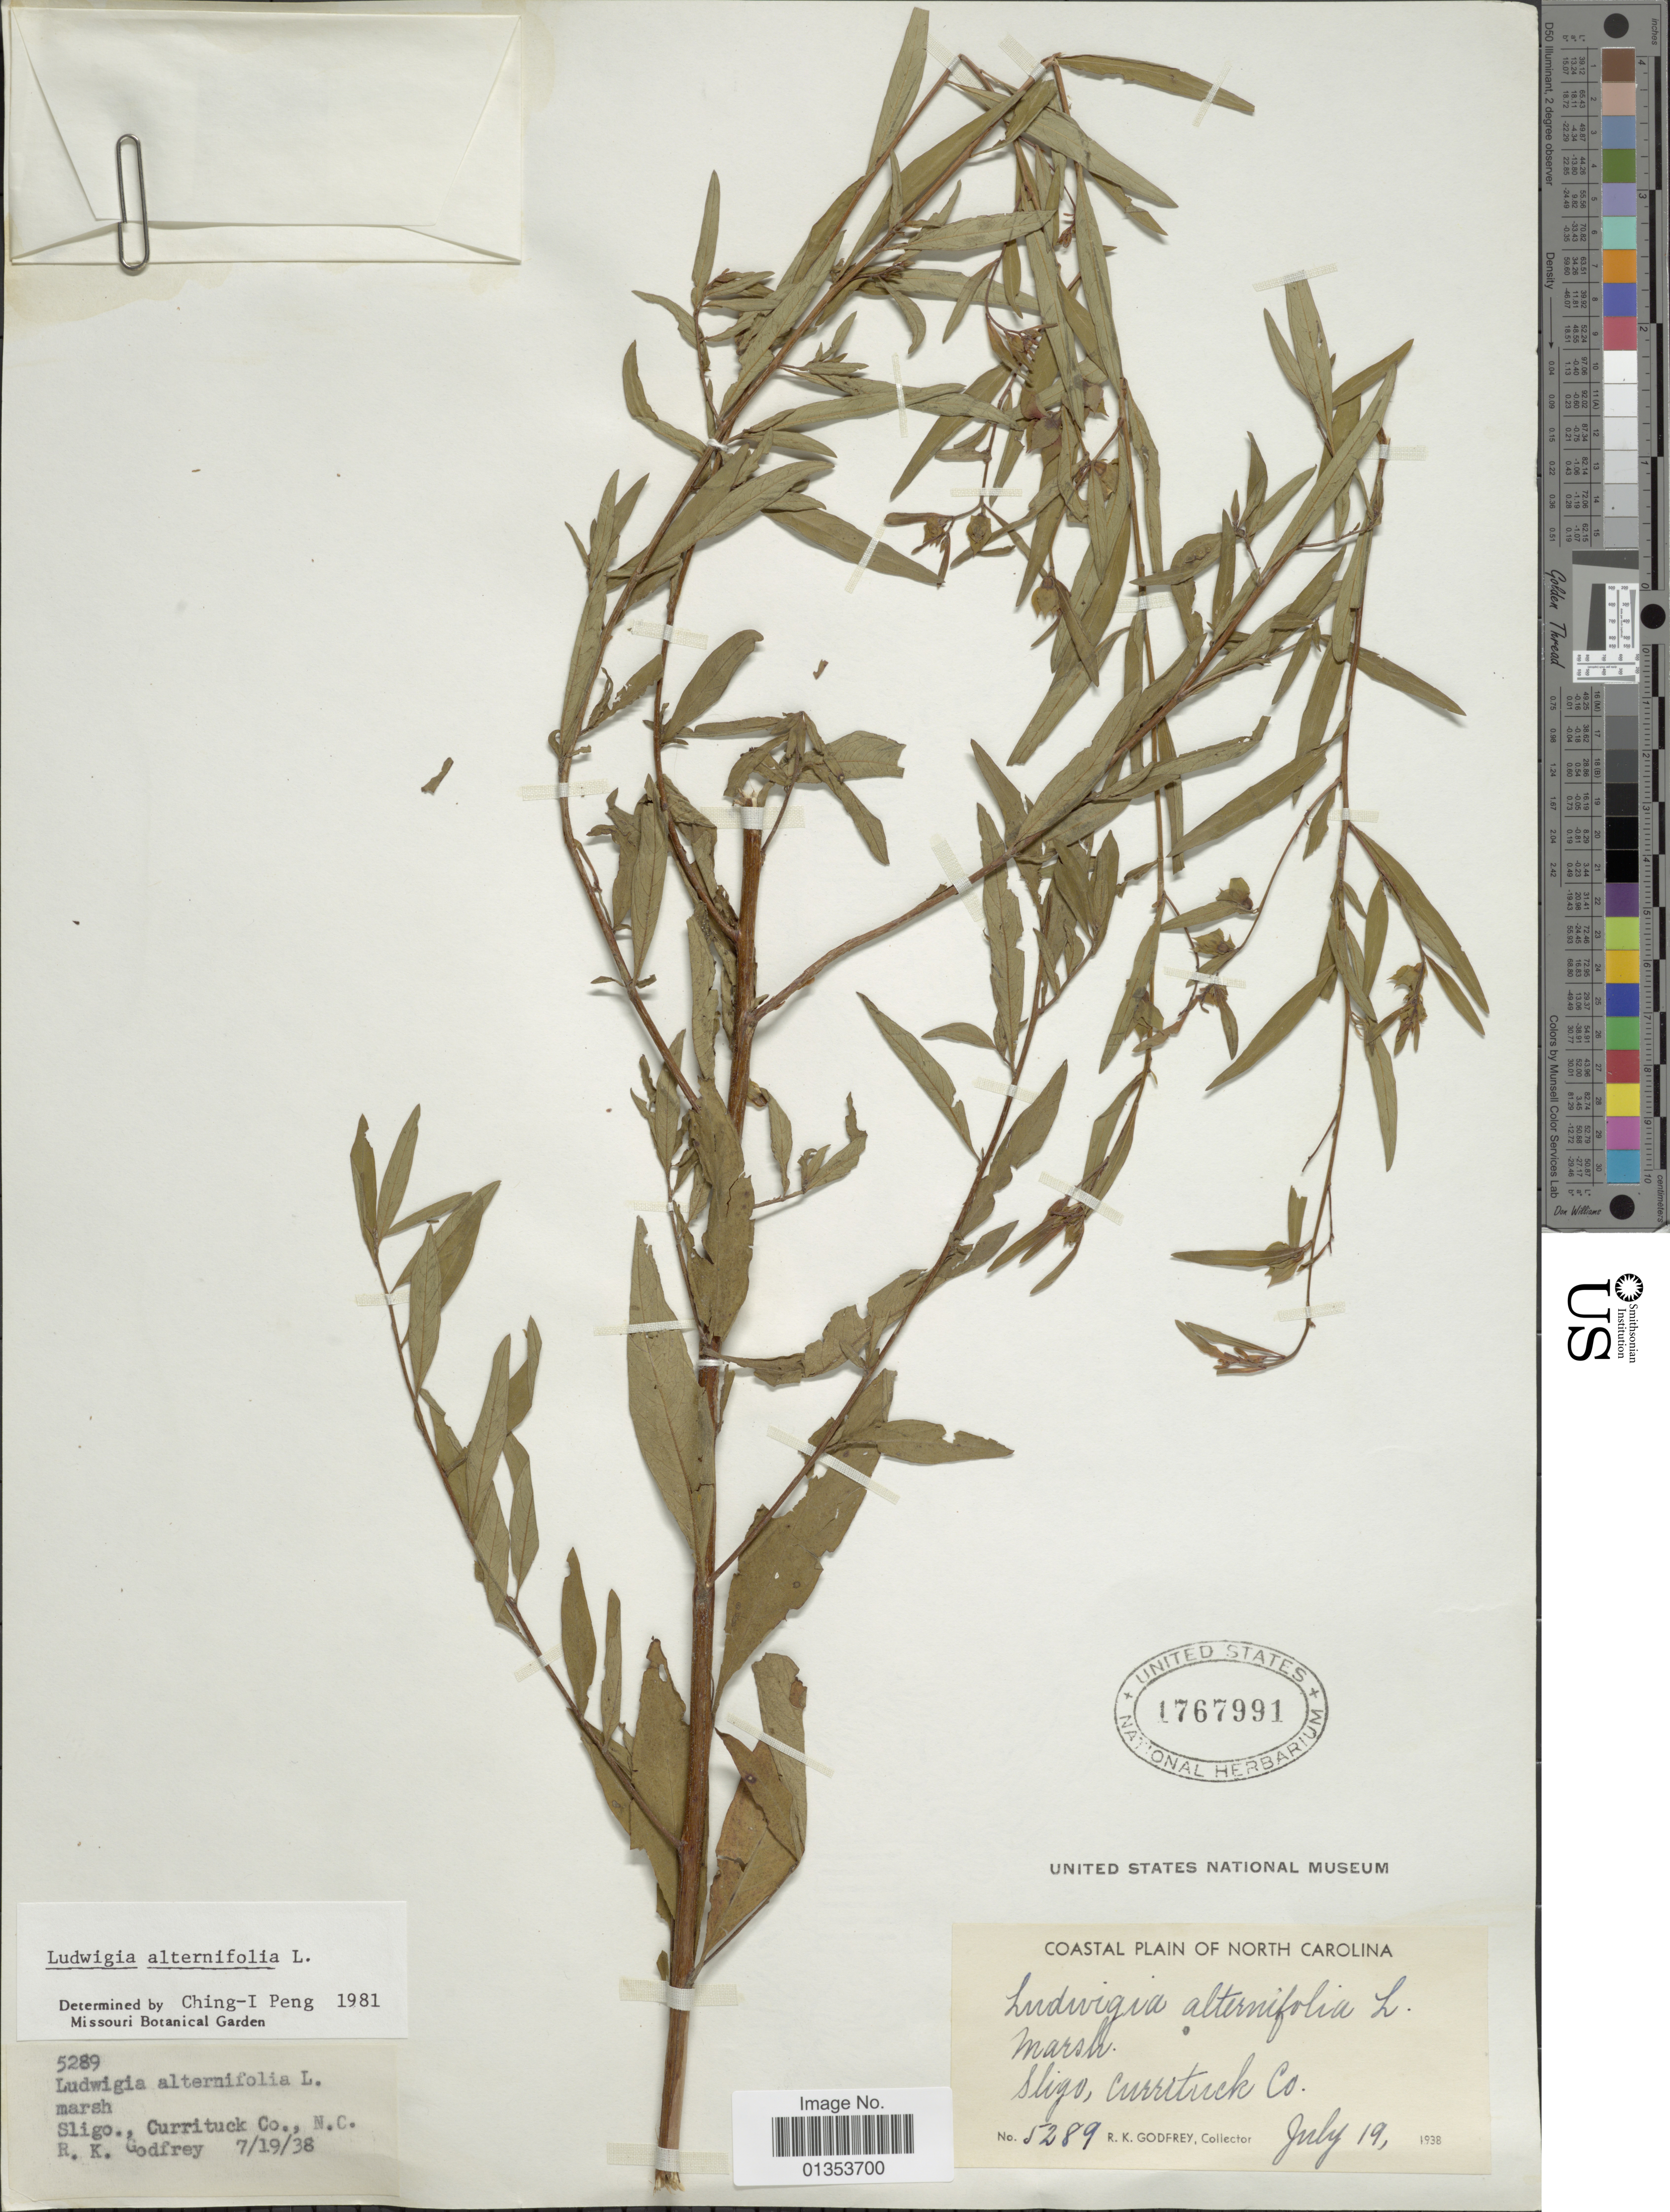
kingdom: Plantae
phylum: Tracheophyta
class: Magnoliopsida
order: Myrtales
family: Onagraceae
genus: Ludwigia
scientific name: Ludwigia alternifolia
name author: L.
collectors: R. K. Godfrey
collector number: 5289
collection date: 1938-07-19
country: United States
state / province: North Carolina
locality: Sligo., Currituck Co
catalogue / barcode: US 1767991